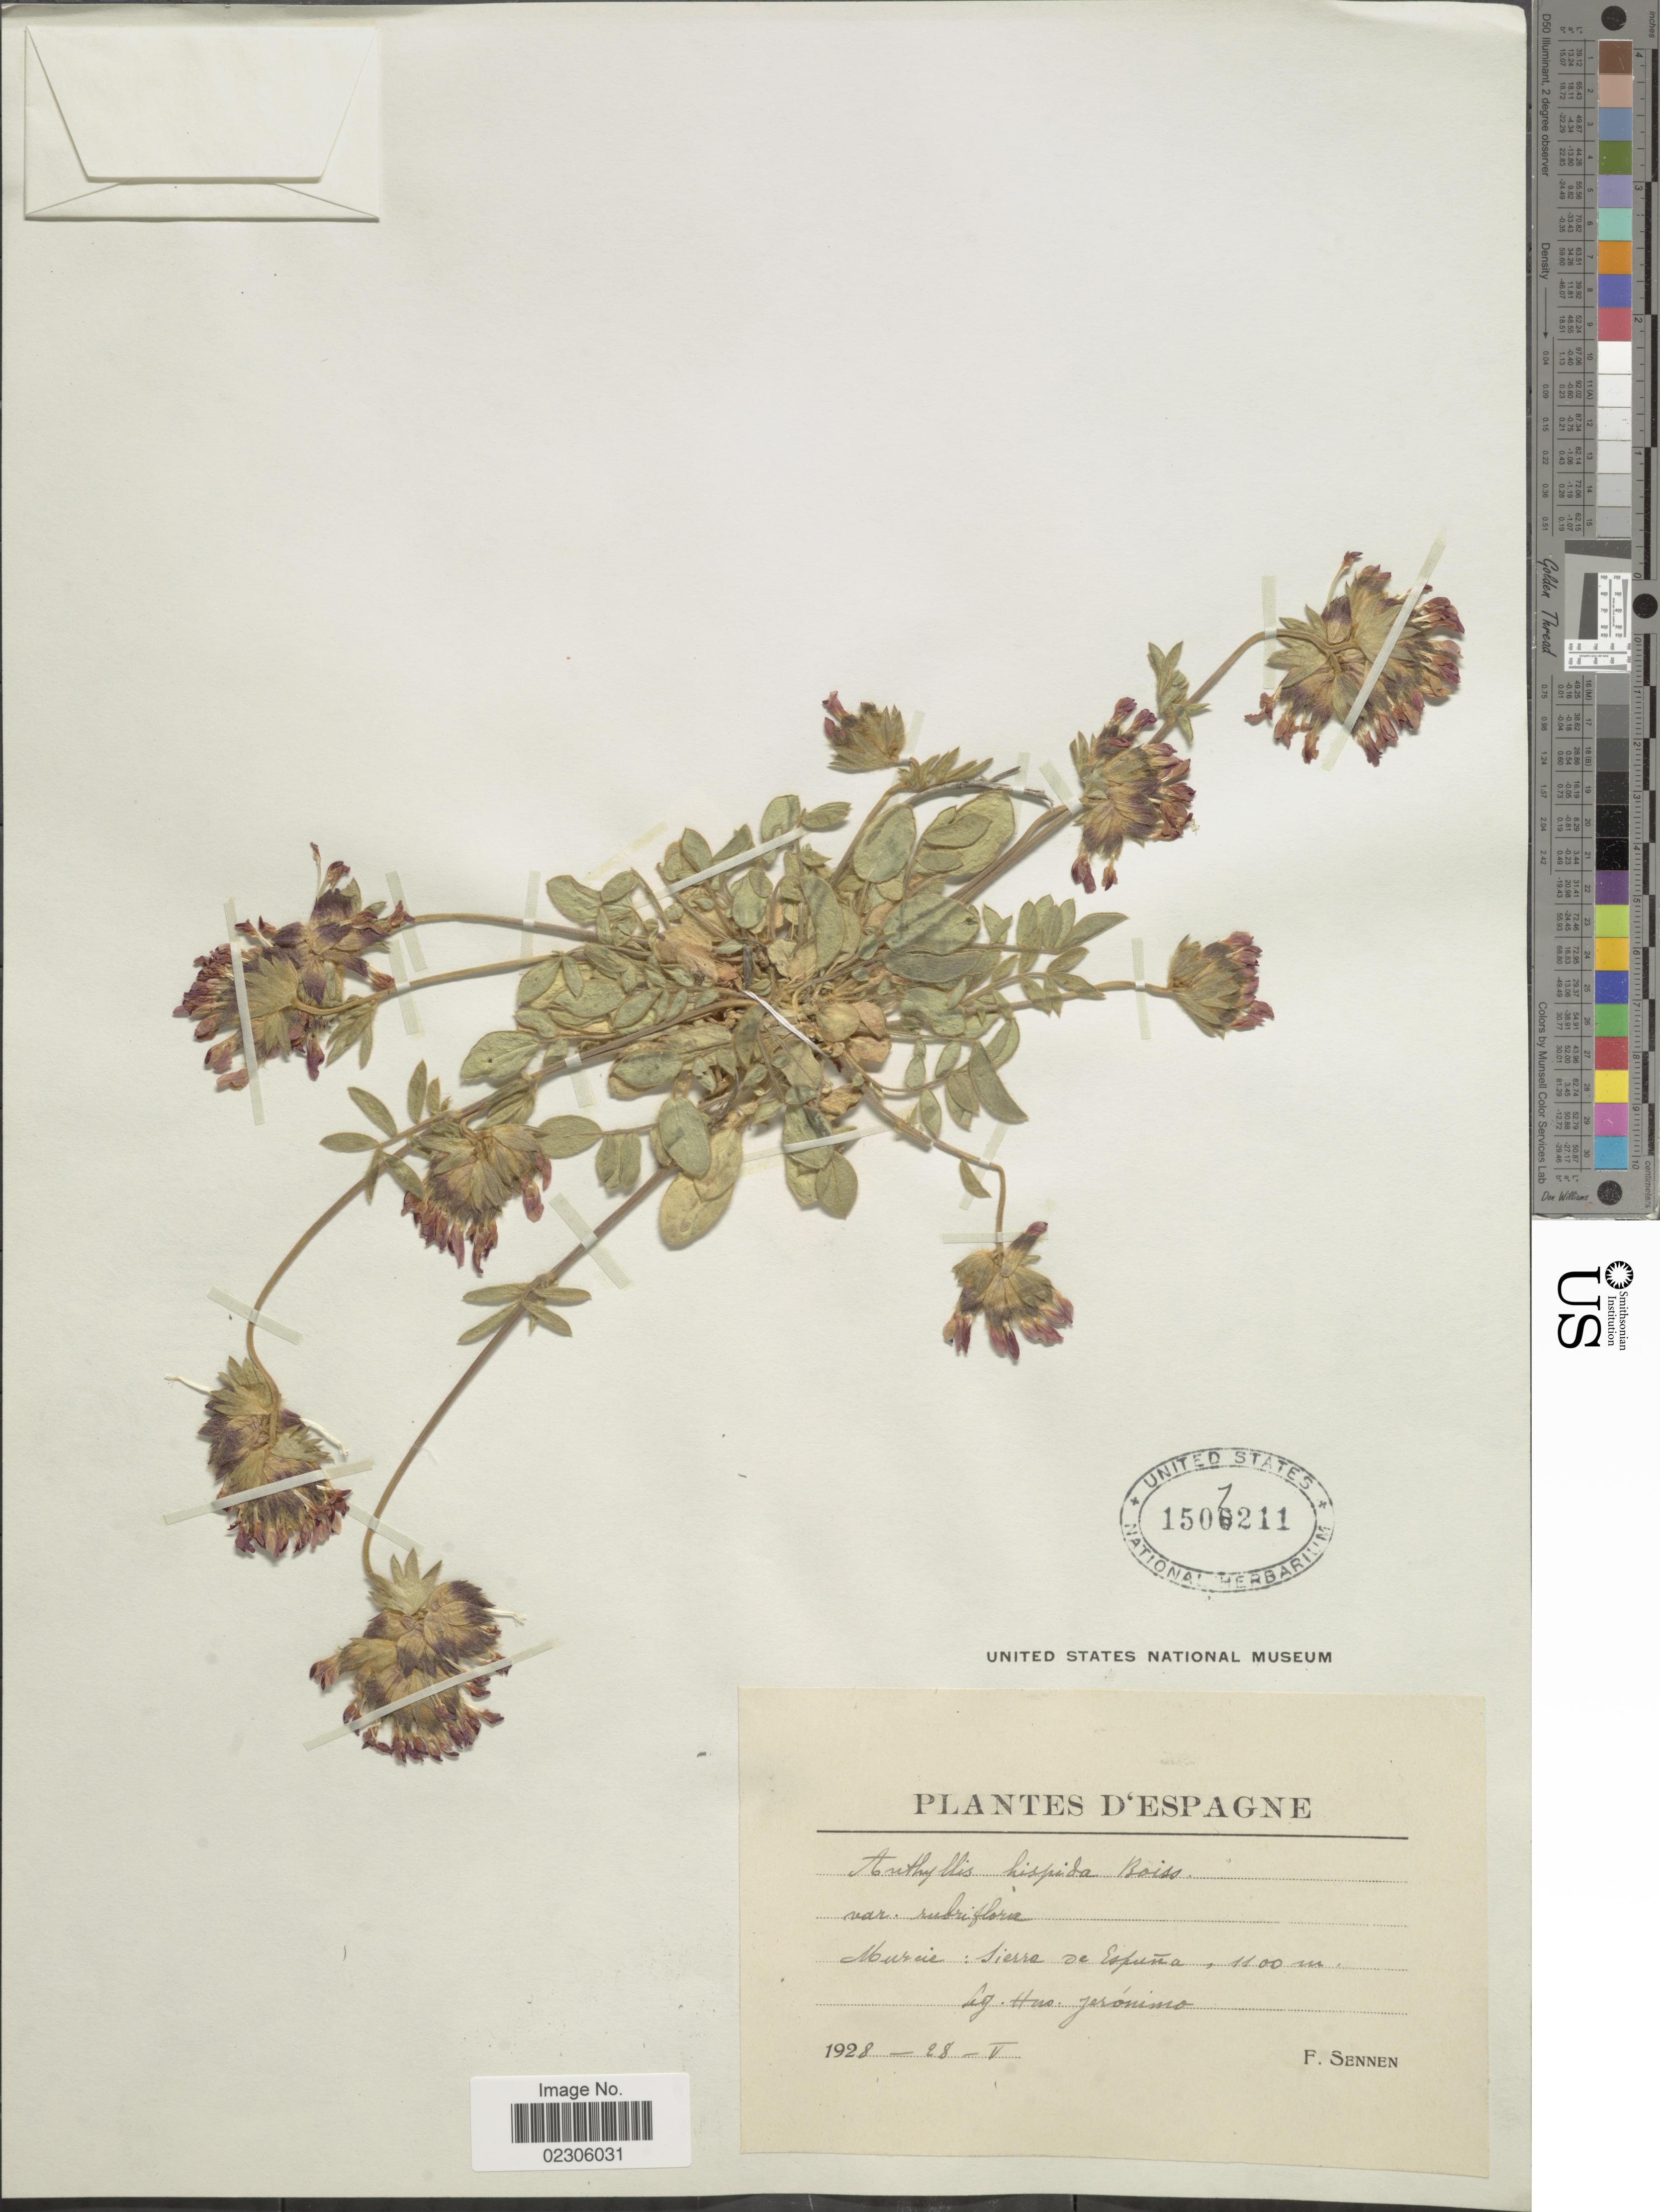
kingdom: Plantae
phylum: Tracheophyta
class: Magnoliopsida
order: Fabales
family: Fabaceae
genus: Anthyllis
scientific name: Anthyllis vulneraria subsp. reuteri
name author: Cullen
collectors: H. Jerónimo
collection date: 1928-05-28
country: Spain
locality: Espagne, Murcie, Sierra de Espuna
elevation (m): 1100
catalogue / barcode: US 1507211